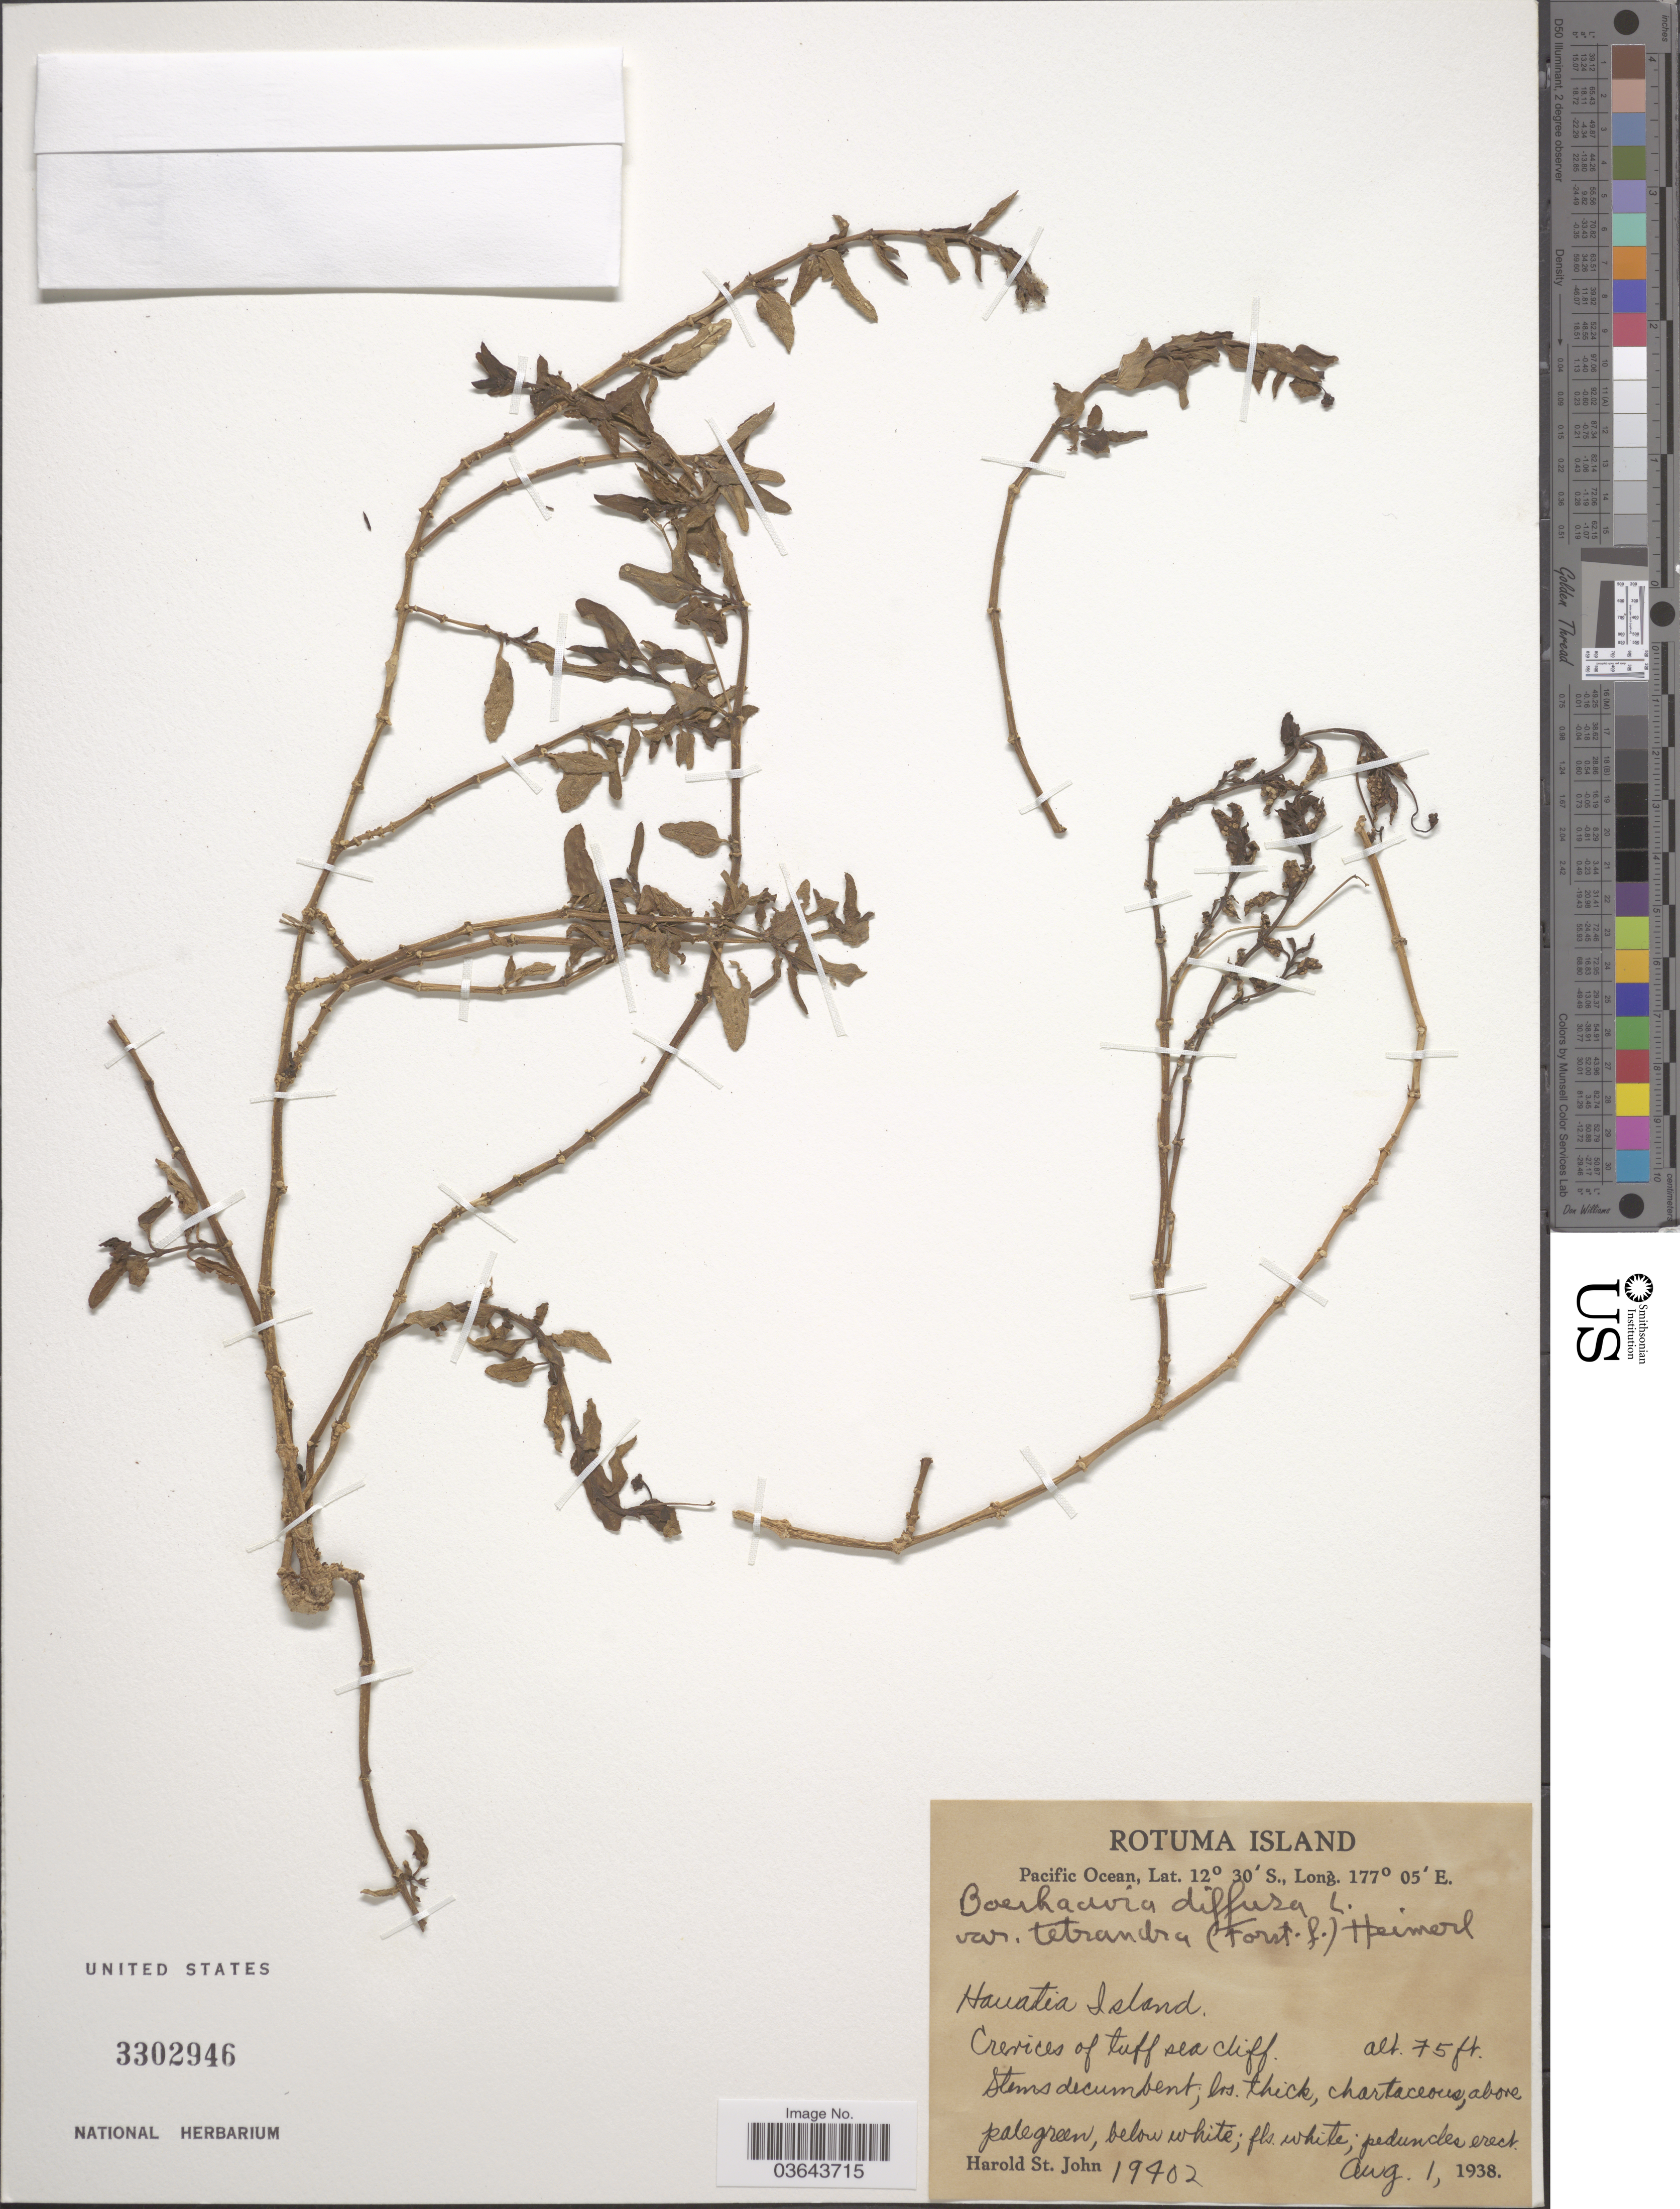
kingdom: Plantae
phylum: Tracheophyta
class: Magnoliopsida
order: Caryophyllales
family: Nyctaginaceae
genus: Boerhavia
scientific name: Boerhavia diffusa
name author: L.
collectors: H. St. John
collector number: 19402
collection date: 1938-08-01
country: Fiji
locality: Rotuma Island. Pacific Ocean. Hauatia Island.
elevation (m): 23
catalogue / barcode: US 3302946